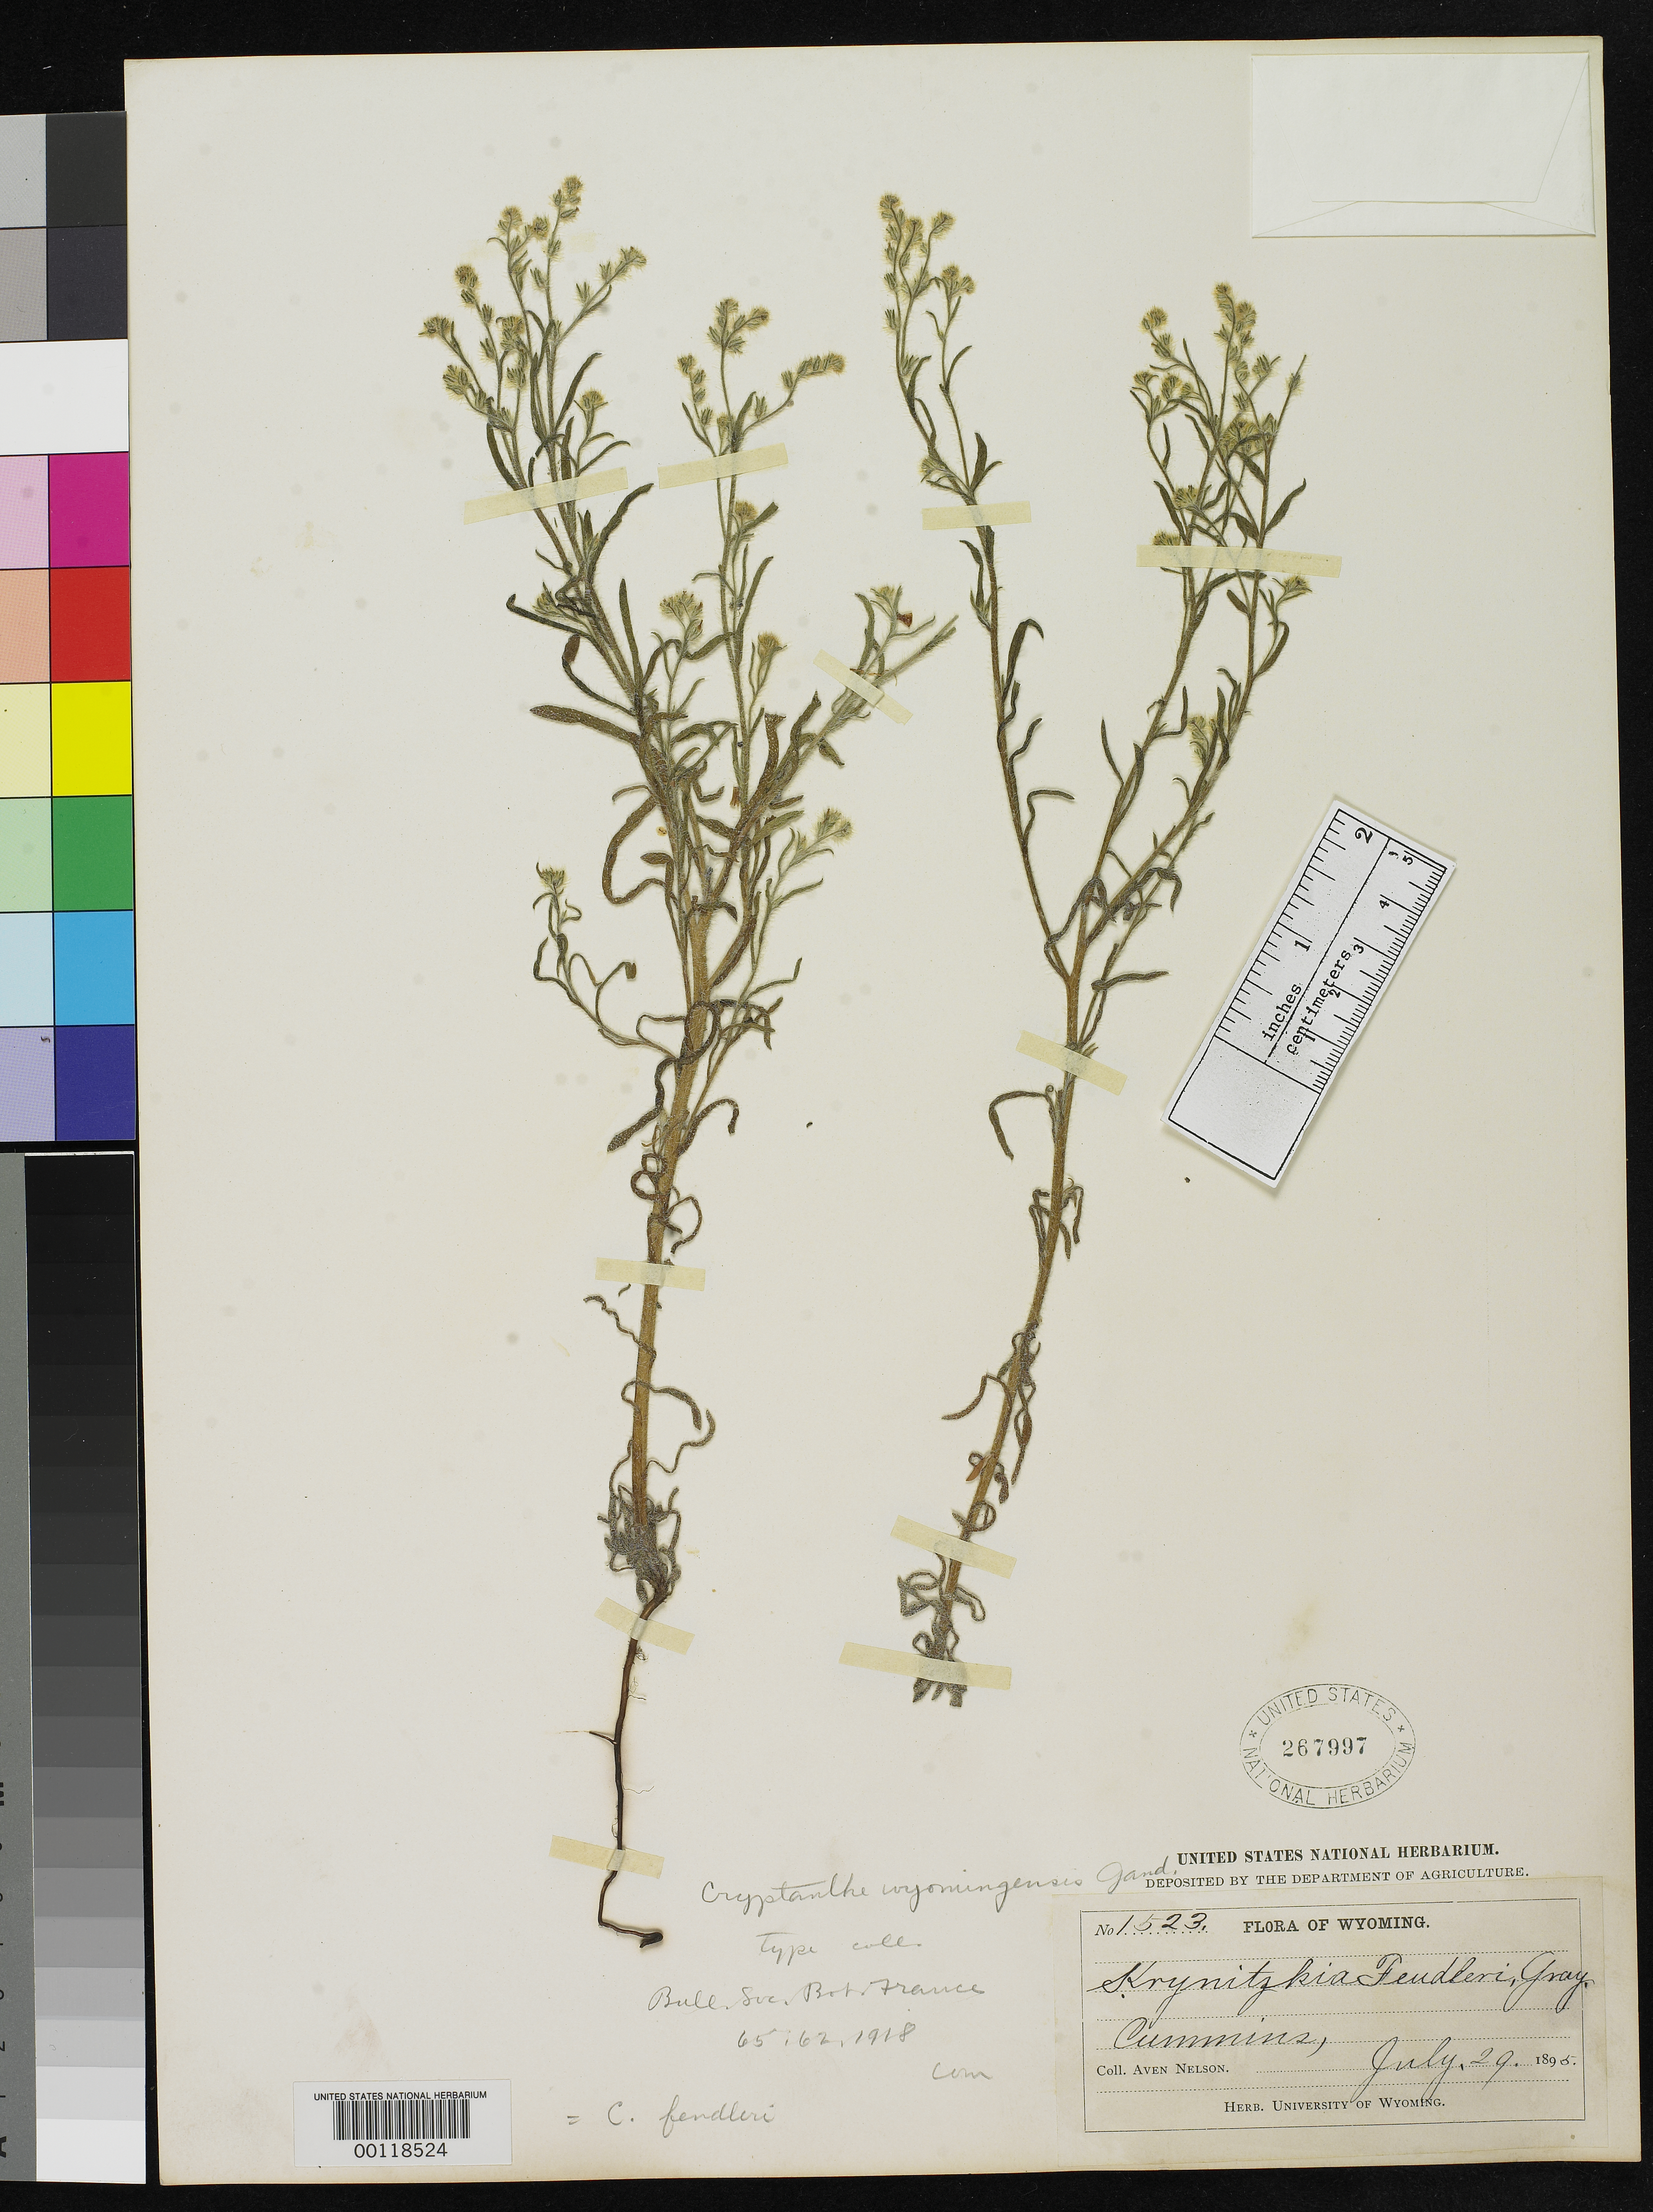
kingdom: Plantae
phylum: Tracheophyta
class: Magnoliopsida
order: Boraginales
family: Boraginaceae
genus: Cryptantha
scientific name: Cryptantha wyomingensis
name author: Gand.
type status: Isotype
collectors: A. Nelson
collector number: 1523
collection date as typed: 29 Jul 1895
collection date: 1895-07-29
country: United States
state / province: Wyoming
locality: Cummins.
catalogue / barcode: US 267997